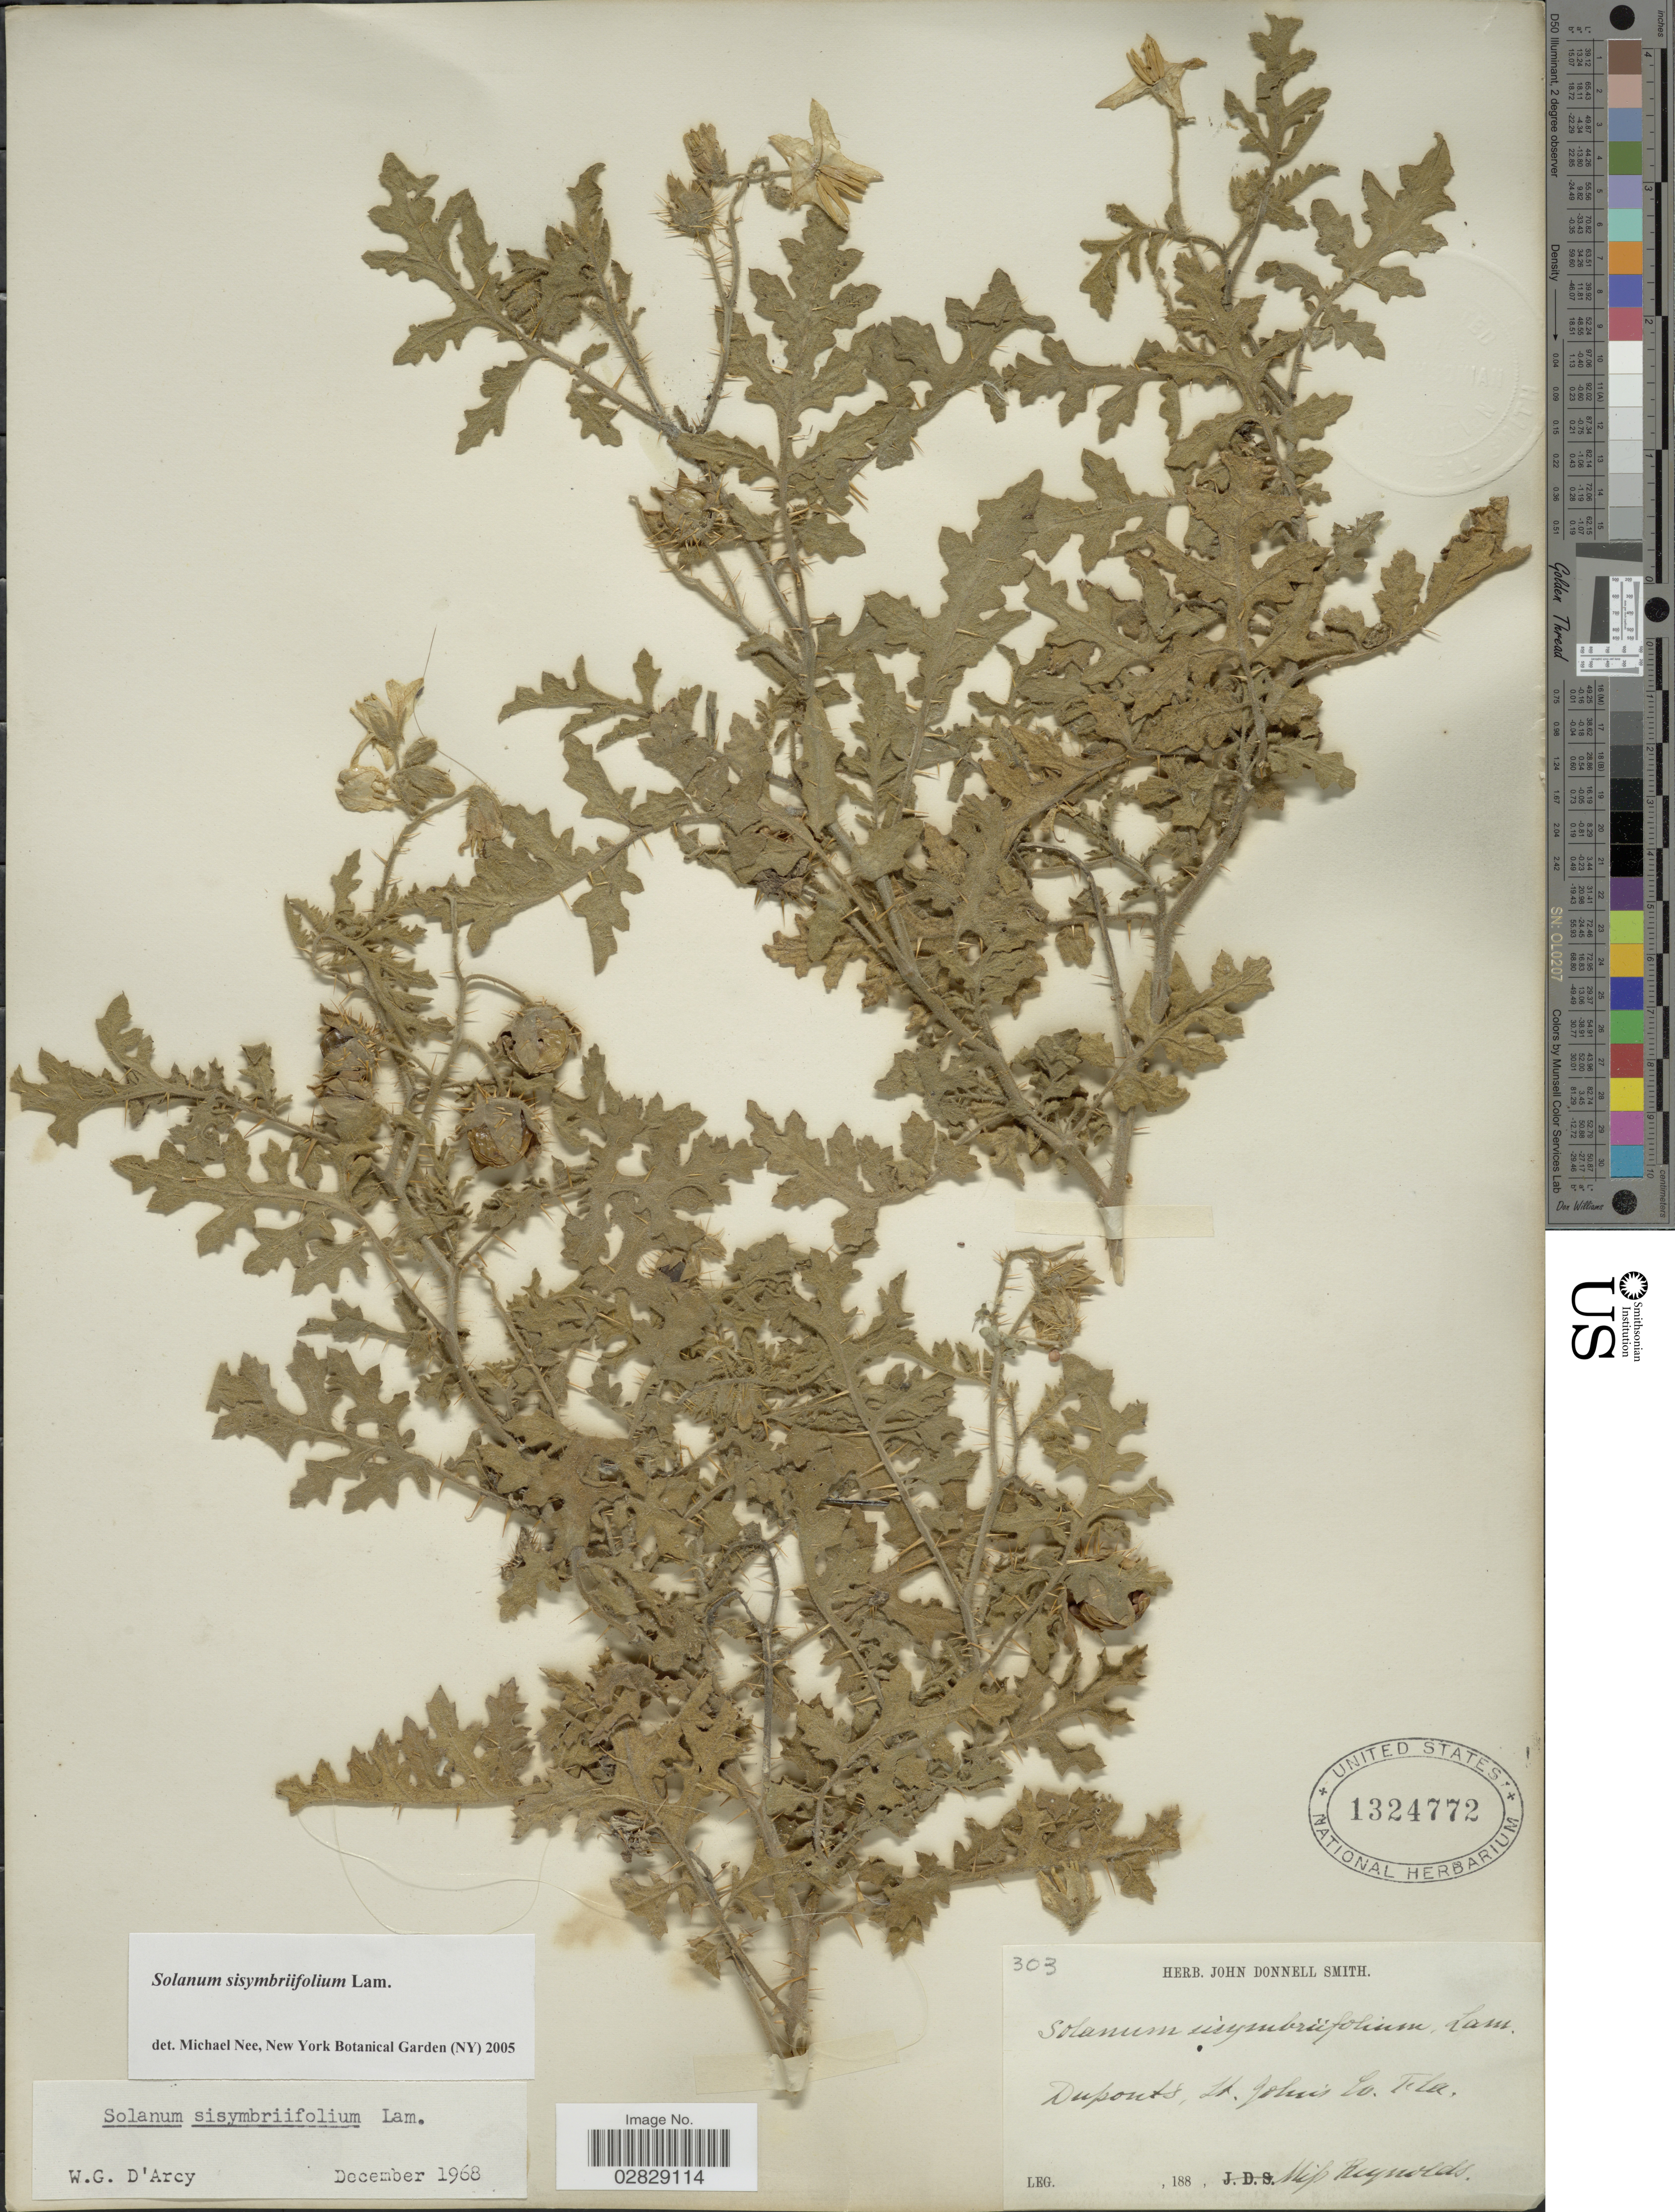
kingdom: Plantae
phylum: Tracheophyta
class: Magnoliopsida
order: Solanales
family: Solanaceae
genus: Solanum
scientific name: Solanum sisymbrifolium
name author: Lam.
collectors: Reynolds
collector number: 303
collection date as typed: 188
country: United States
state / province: Florida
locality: Duponts, St. John's Co.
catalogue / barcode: US 1324772